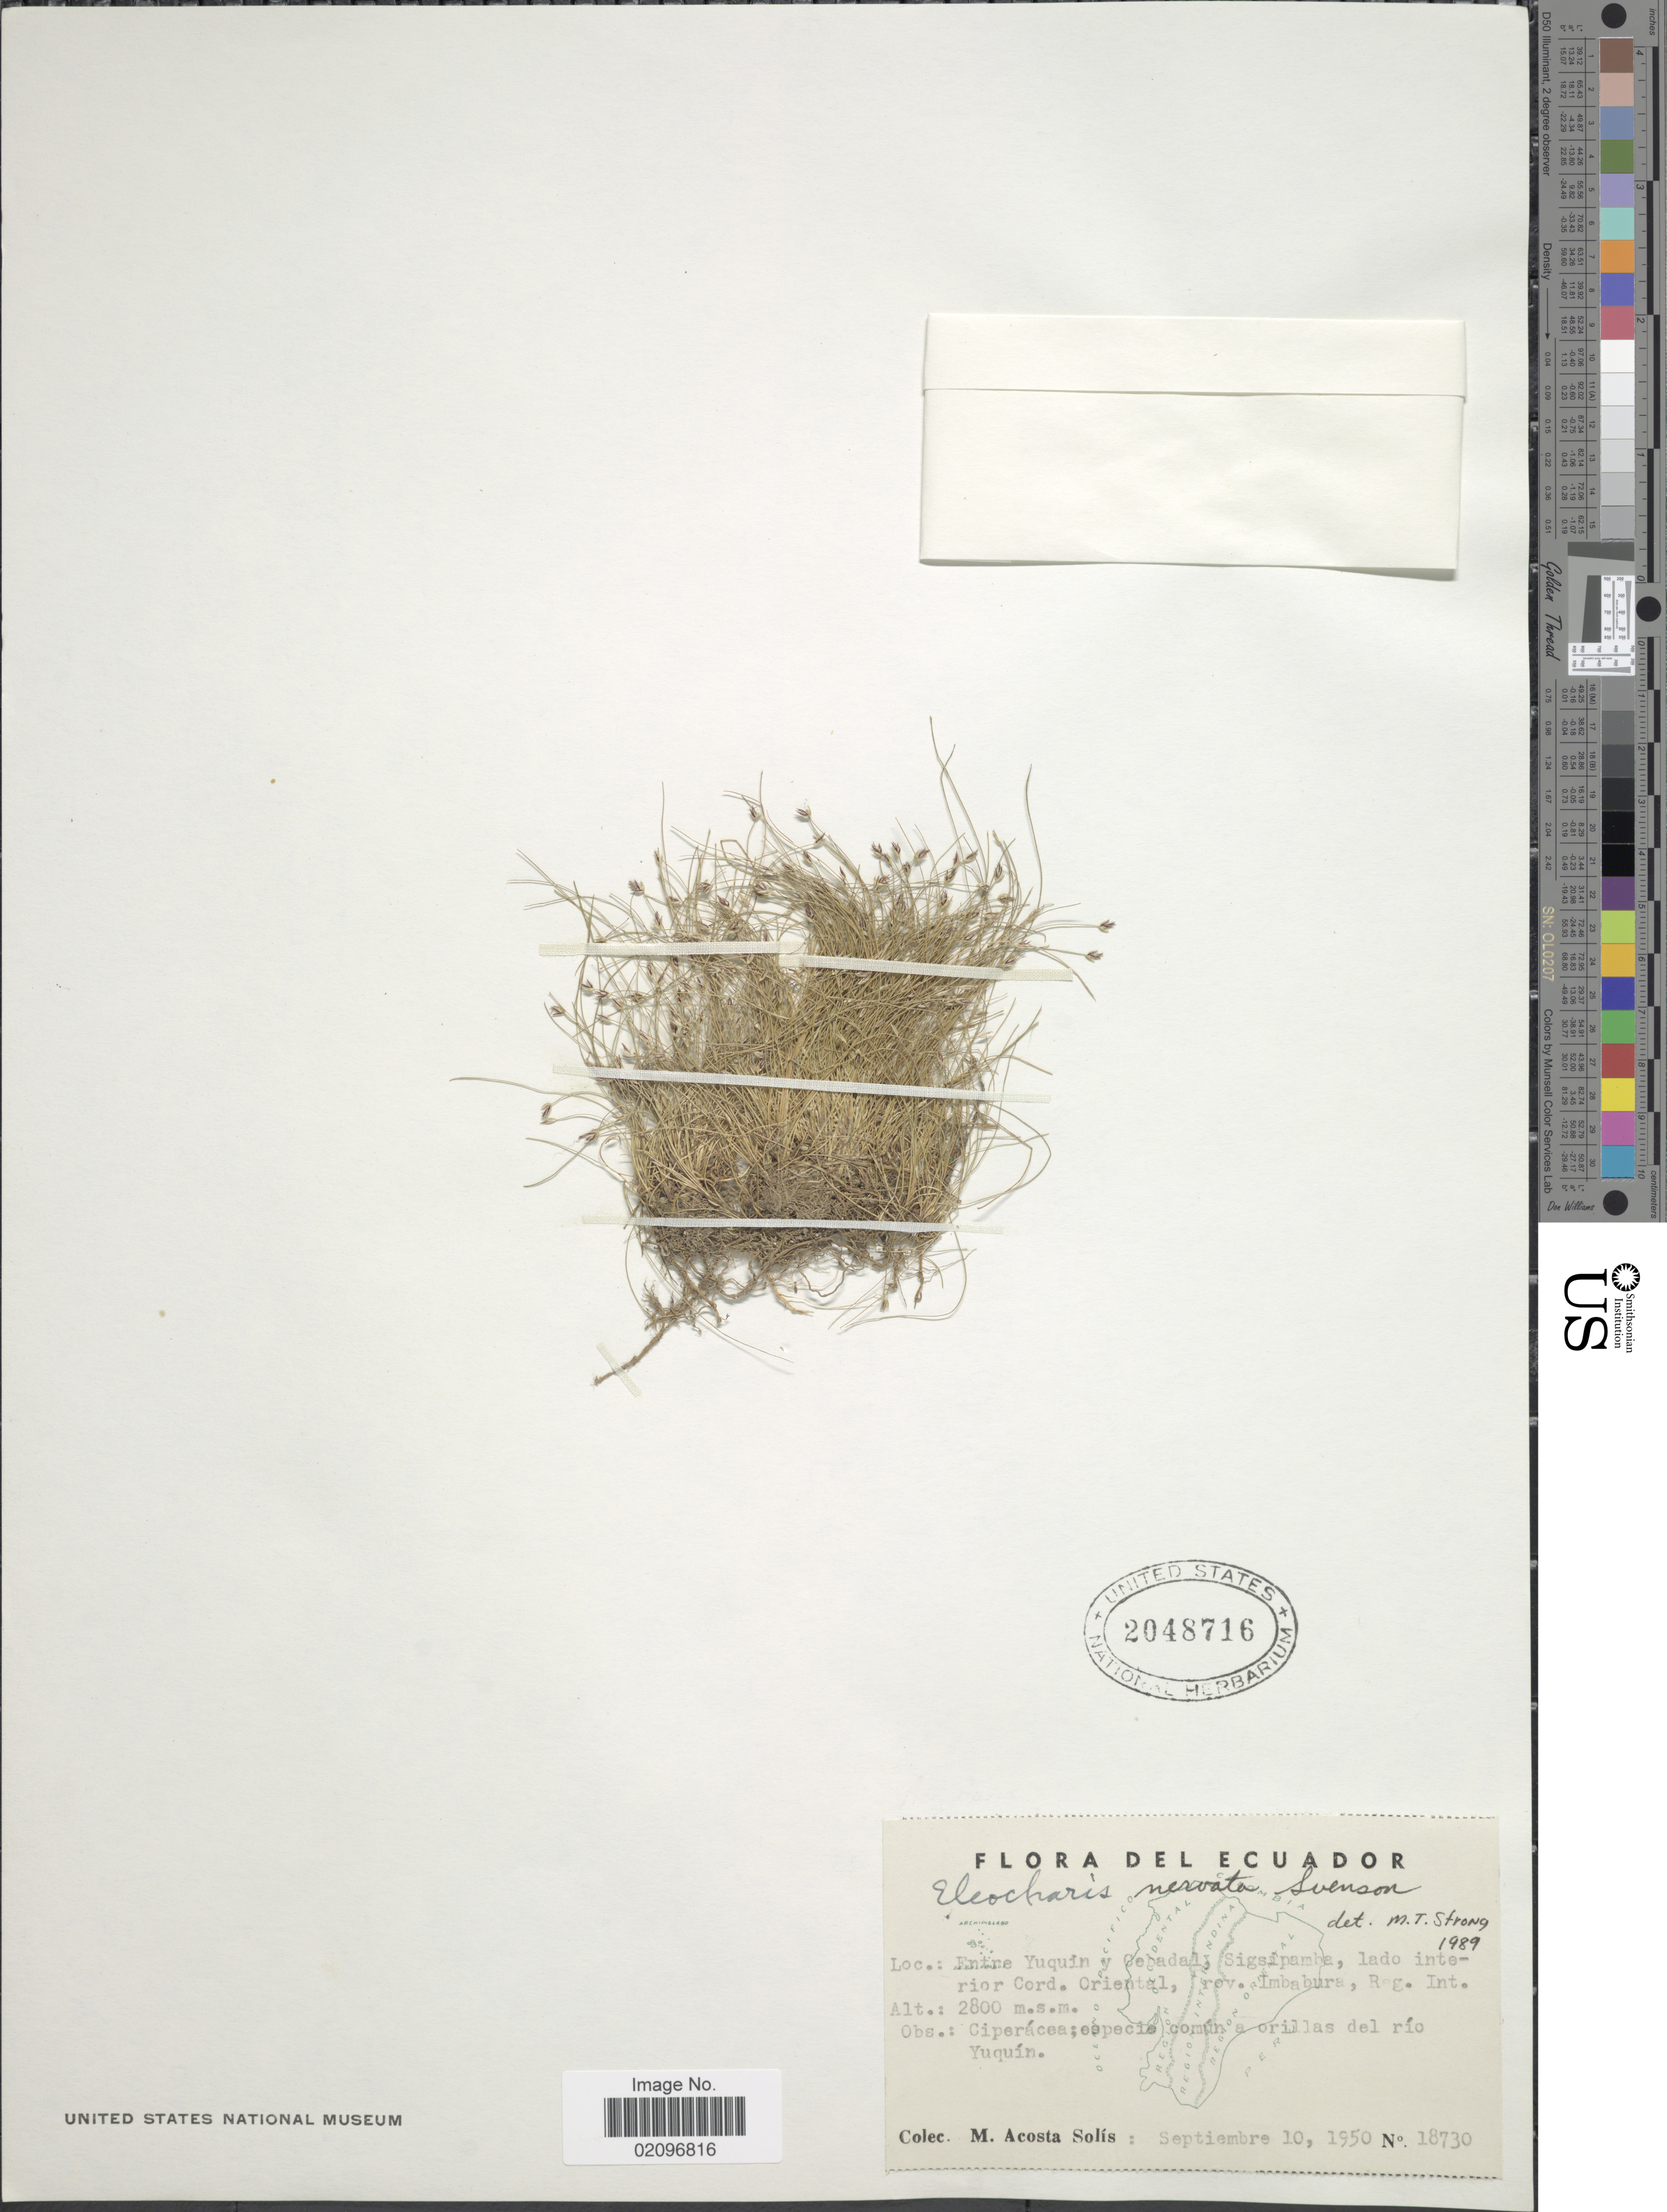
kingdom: Plantae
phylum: Tracheophyta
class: Liliopsida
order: Poales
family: Cyperaceae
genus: Eleocharis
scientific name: Eleocharis nervata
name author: Svenson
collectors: M. Acosta Solis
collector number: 18730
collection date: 1950-09-10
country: Ecuador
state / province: Imbabura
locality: Entire Yuquin y Cebadal, Sigsipamba, lado interior Cord. Oriental, Prov. Imbabura, Reg. Int.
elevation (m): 2800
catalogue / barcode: US 2048716